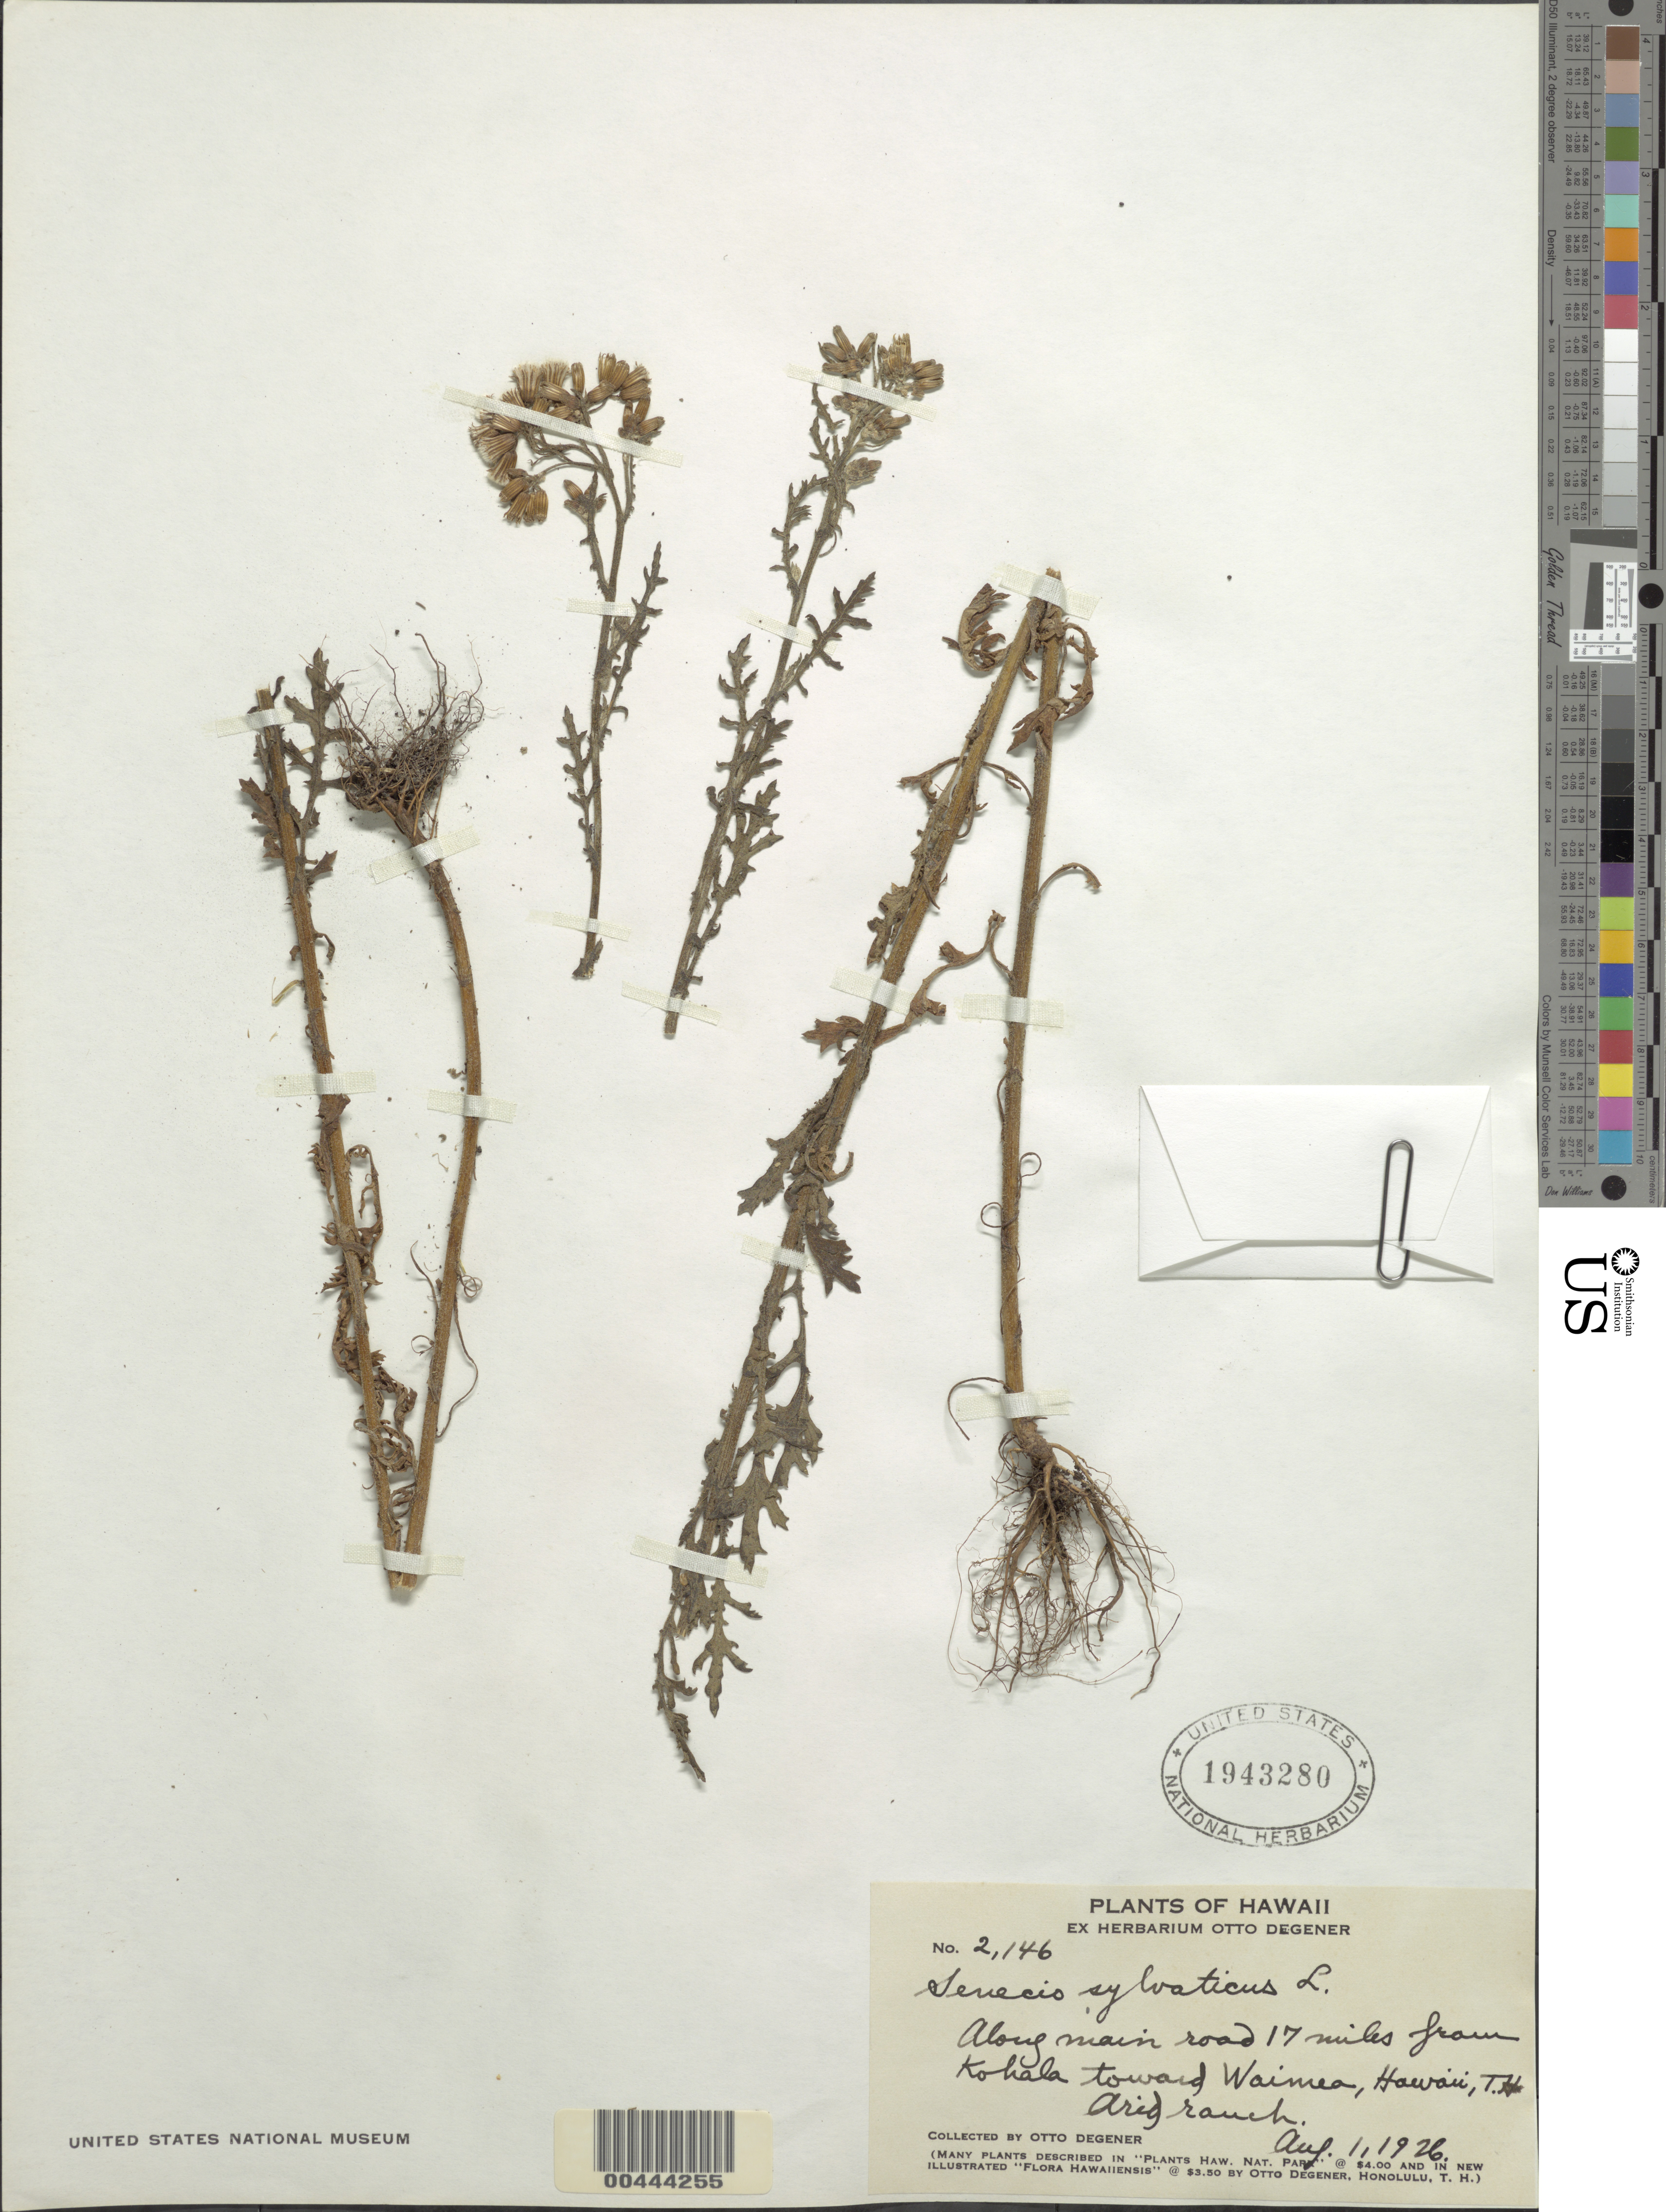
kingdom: Plantae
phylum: Tracheophyta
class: Magnoliopsida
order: Asterales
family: Asteraceae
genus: Senecio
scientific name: Senecio sylvaticus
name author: L.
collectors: O. Degener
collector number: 2146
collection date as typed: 1 Aug 1926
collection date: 1926-08-01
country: United States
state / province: Hawaii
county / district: Hawaii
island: Hawaii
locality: Along main road 17 mi from Kohala toward Waimea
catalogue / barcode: US 1943280